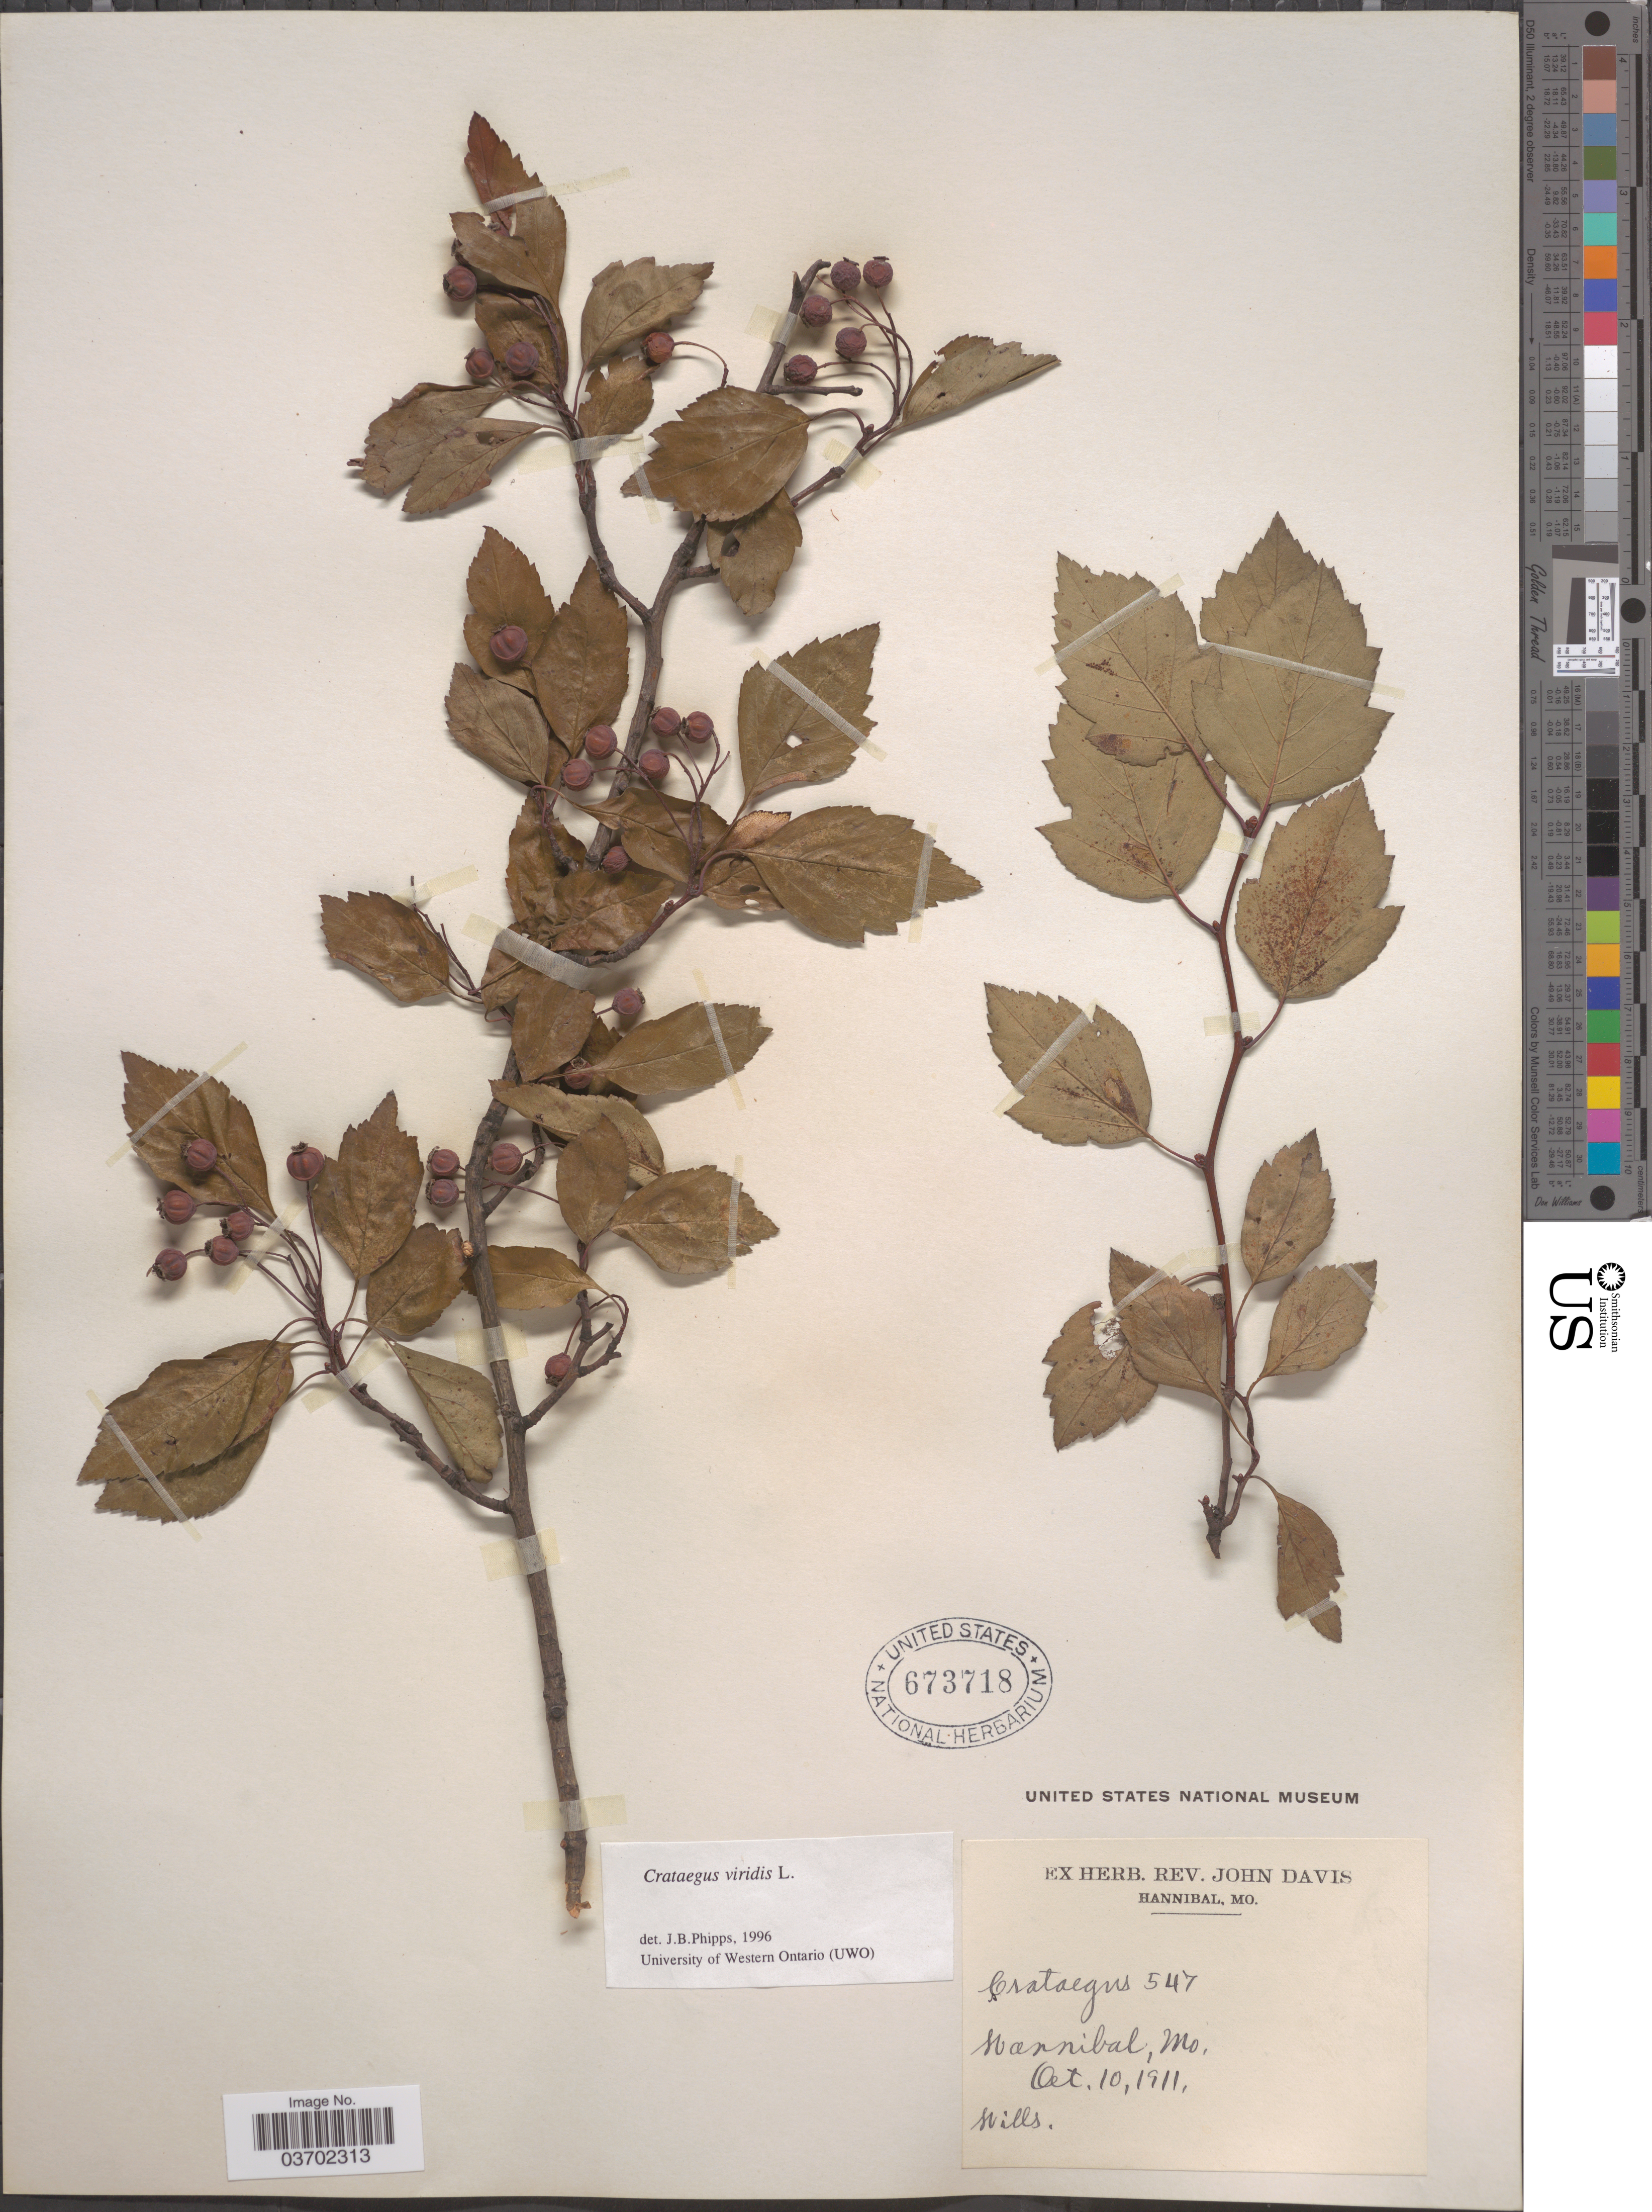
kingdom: Plantae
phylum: Tracheophyta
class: Magnoliopsida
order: Rosales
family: Rosaceae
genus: Crataegus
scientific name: Crataegus viridis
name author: L.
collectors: ex herb. Rev. John Davis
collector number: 547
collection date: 1911-10-10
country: United States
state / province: Missouri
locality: Hannibal.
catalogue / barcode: US 673718